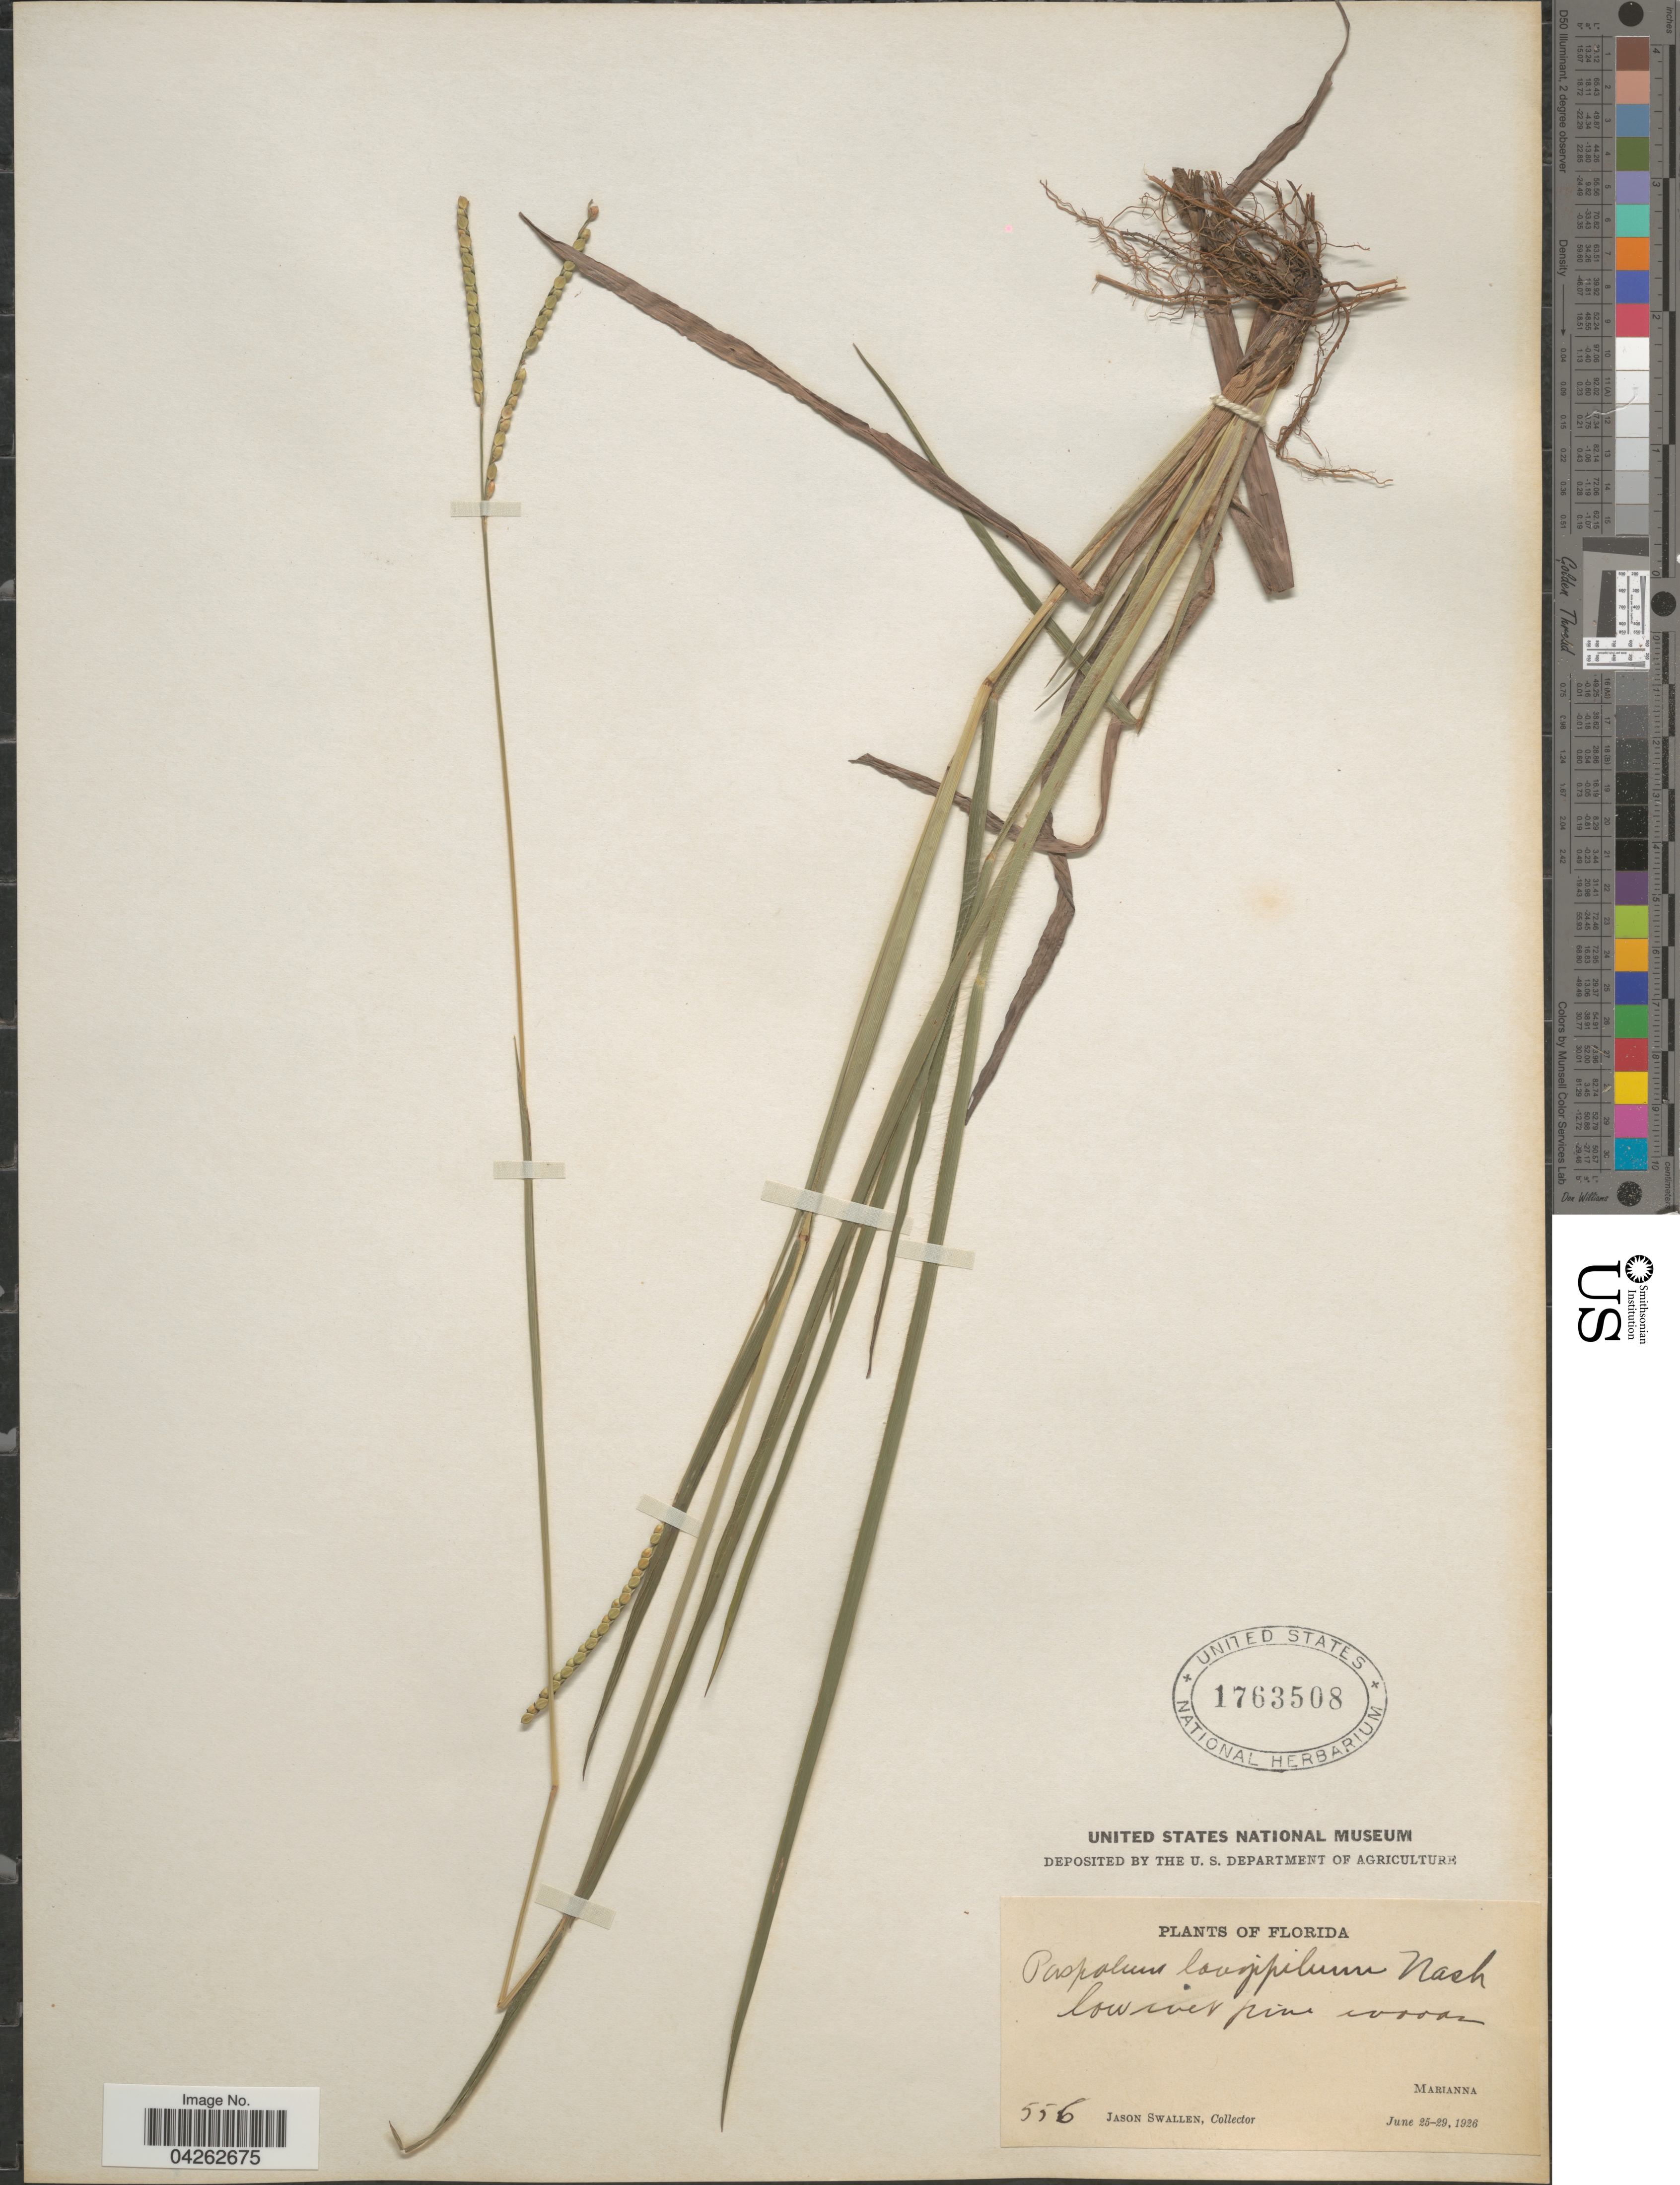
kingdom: Plantae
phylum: Tracheophyta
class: Liliopsida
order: Poales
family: Poaceae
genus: Paspalum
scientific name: Paspalum longipilum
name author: Nash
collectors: J. R. Swallen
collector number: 556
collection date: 1926-06-25/1926-06-29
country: United States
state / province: Florida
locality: Low wet pine woods. Marianna.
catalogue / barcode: US 1763508